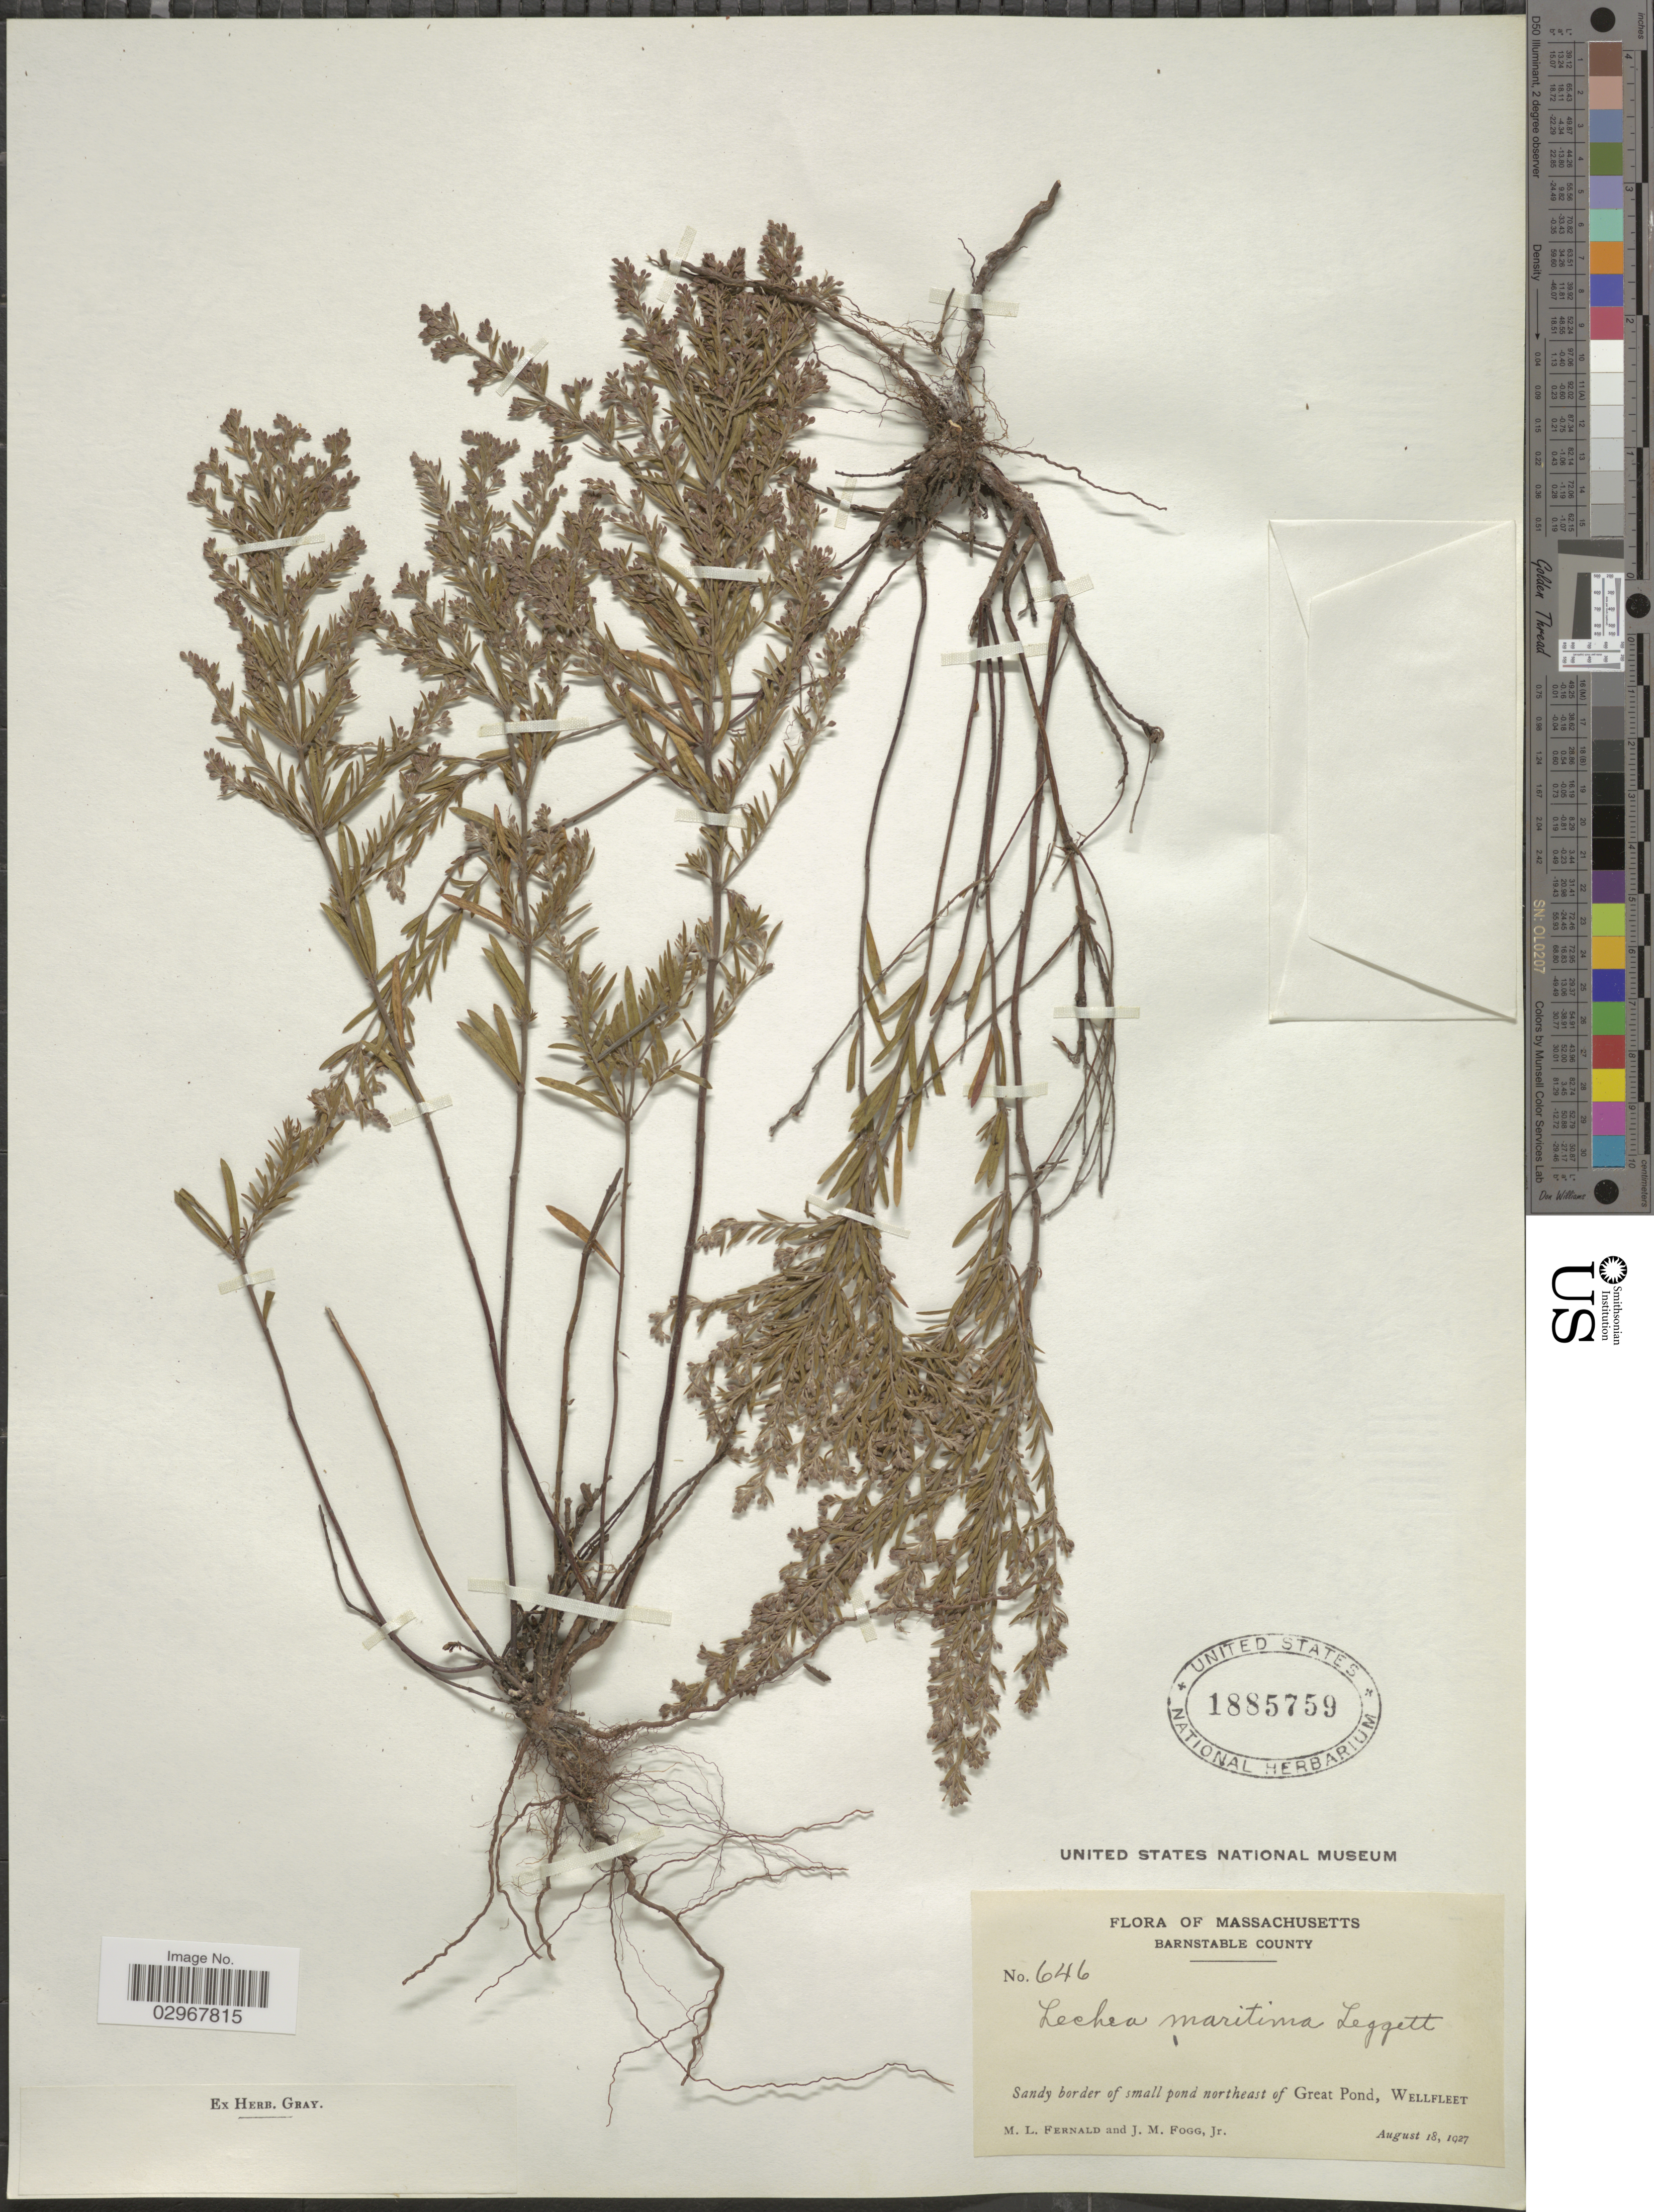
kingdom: Plantae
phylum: Tracheophyta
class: Magnoliopsida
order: Malvales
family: Cistaceae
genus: Lechea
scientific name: Lechea maritima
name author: Legg.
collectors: M. L. Fernald & J. Fogg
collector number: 646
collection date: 1927-08-18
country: United States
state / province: Massachusetts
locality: Barnstable County. Sandy border of small pond northeast of Great Pond, Wellfleet.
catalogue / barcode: US 1885759